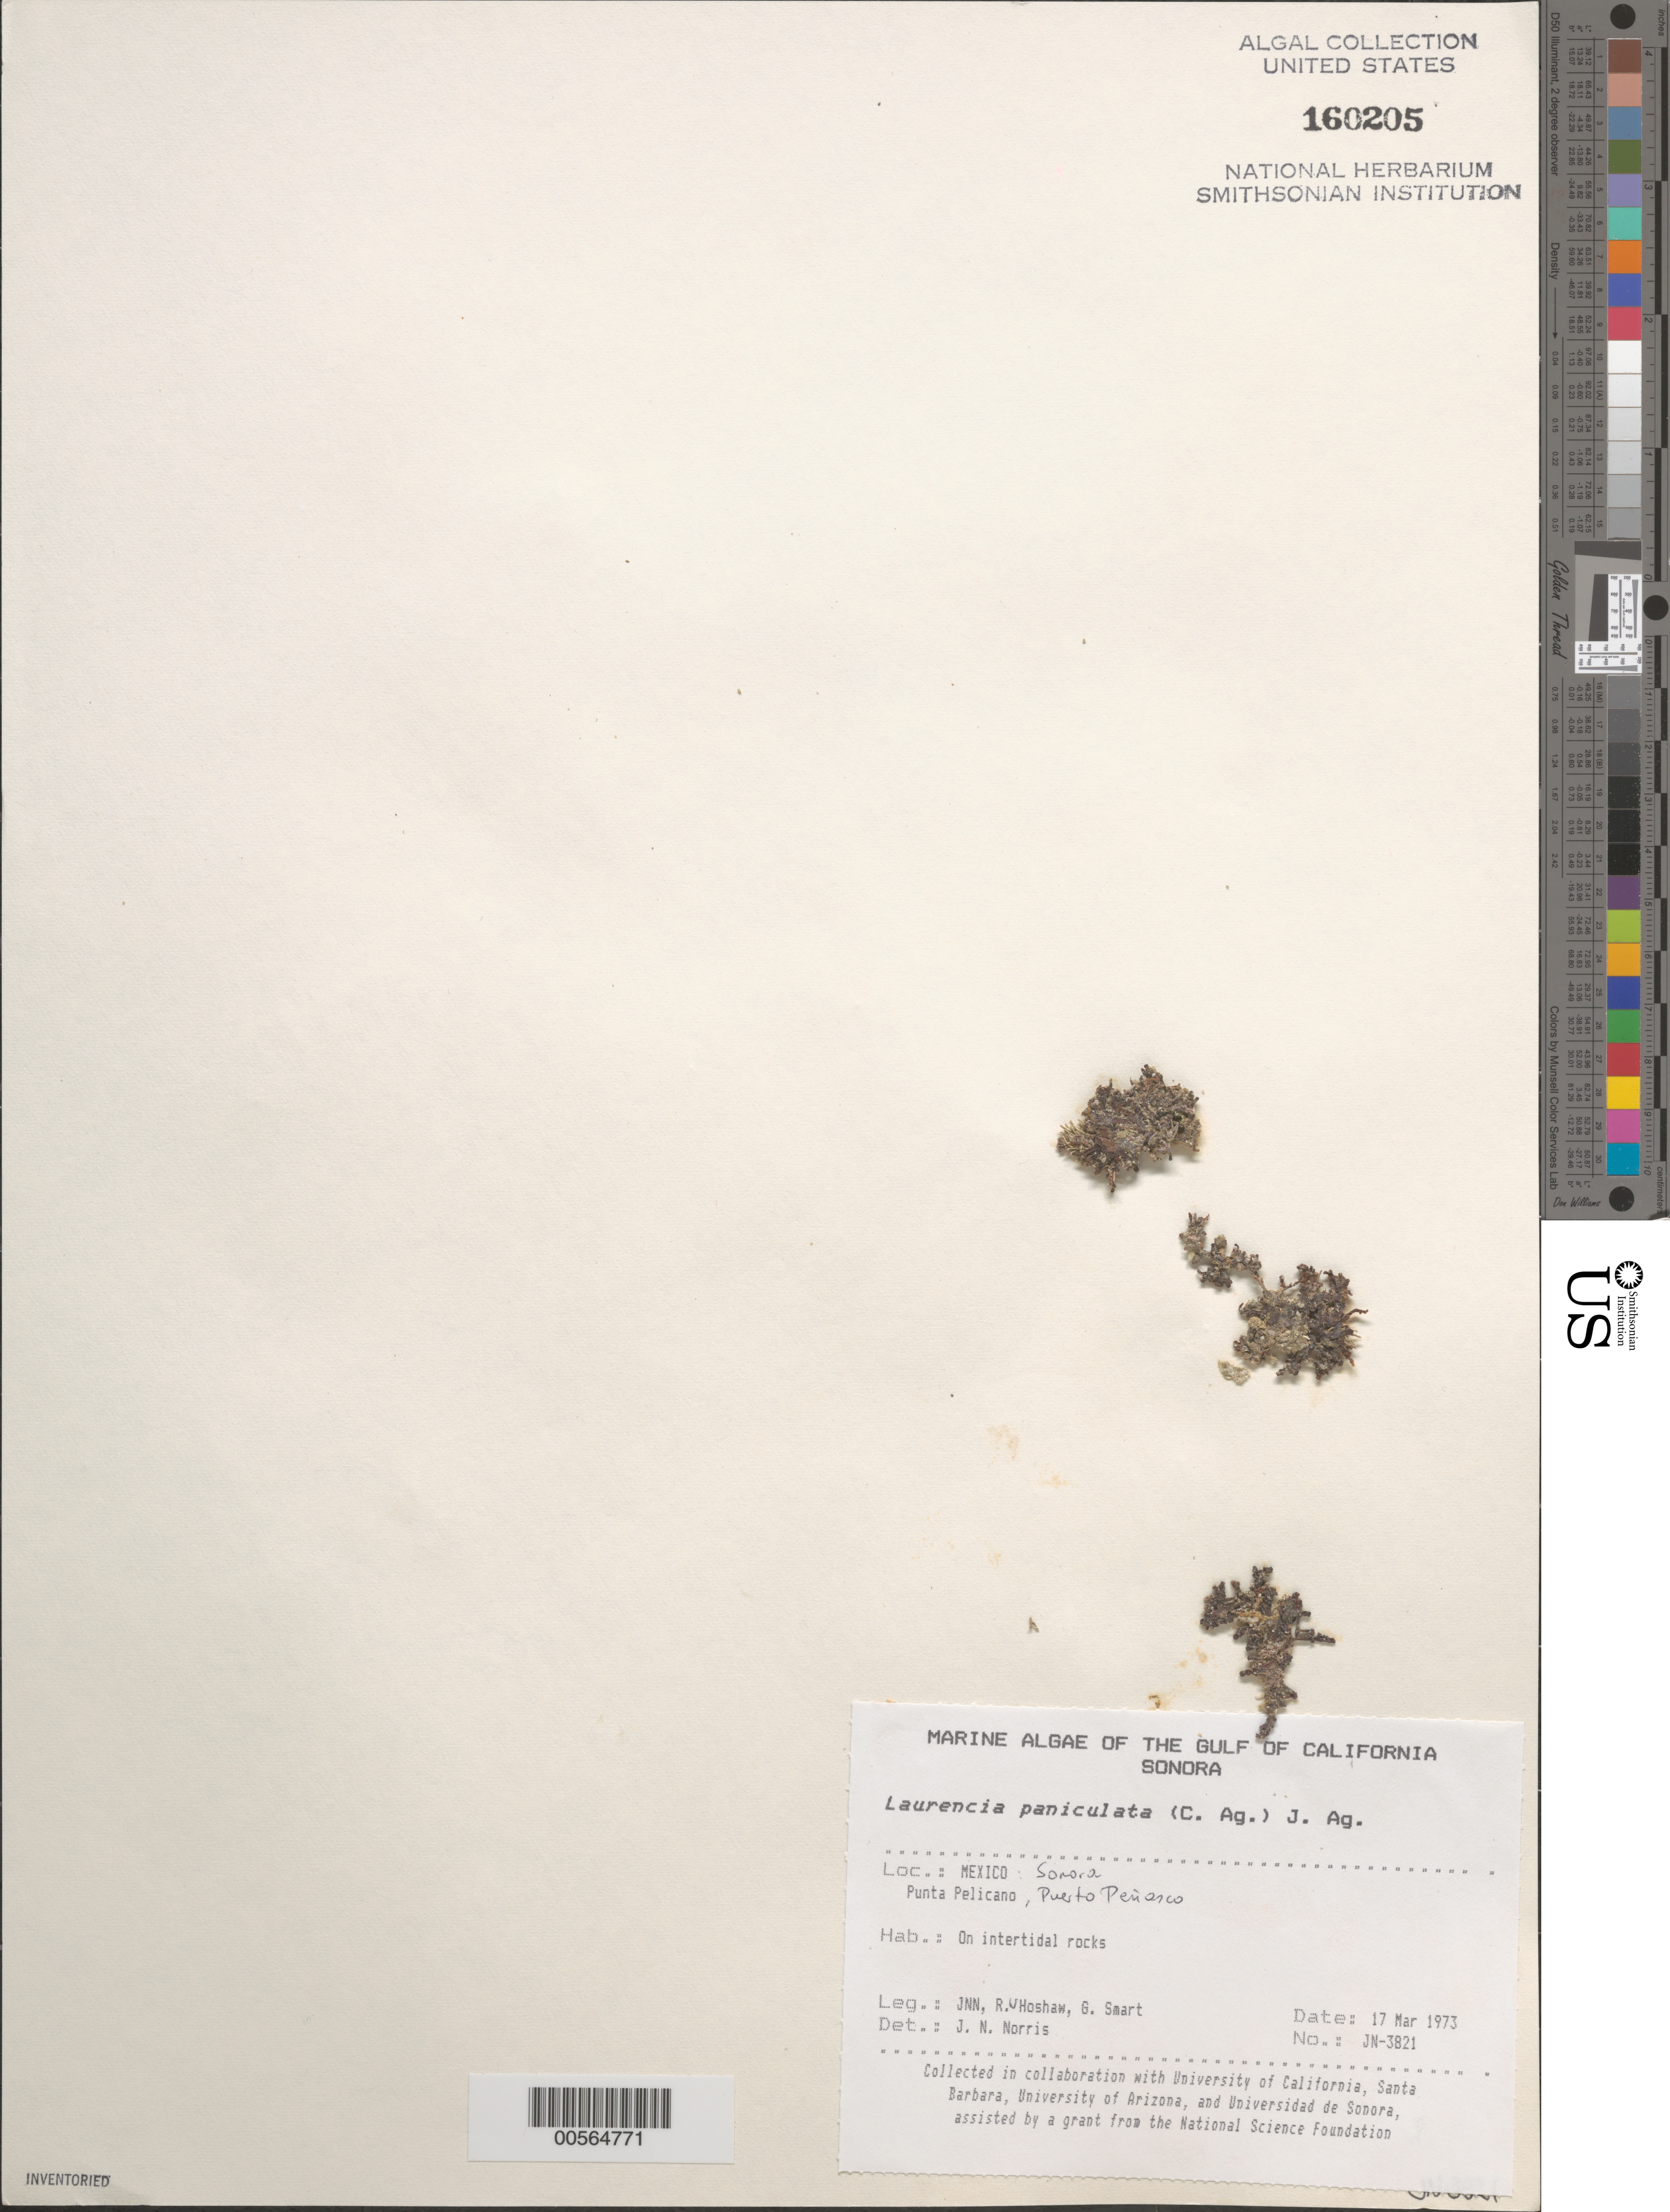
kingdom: Plantae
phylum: Rhodophyta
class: Florideophyceae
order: Ceramiales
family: Rhodomelaceae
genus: Palisada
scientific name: Palisada thuyoides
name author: (Kützing) Cassano et al.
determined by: Algae name updating Project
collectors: J. N. Norris, R. Hoshaw & G. Smart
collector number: JN-3821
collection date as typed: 17 Mar 1973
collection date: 1973-03-17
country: Mexico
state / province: Sonora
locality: Punta Pelicano, Puerto Penasco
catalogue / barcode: US 160205